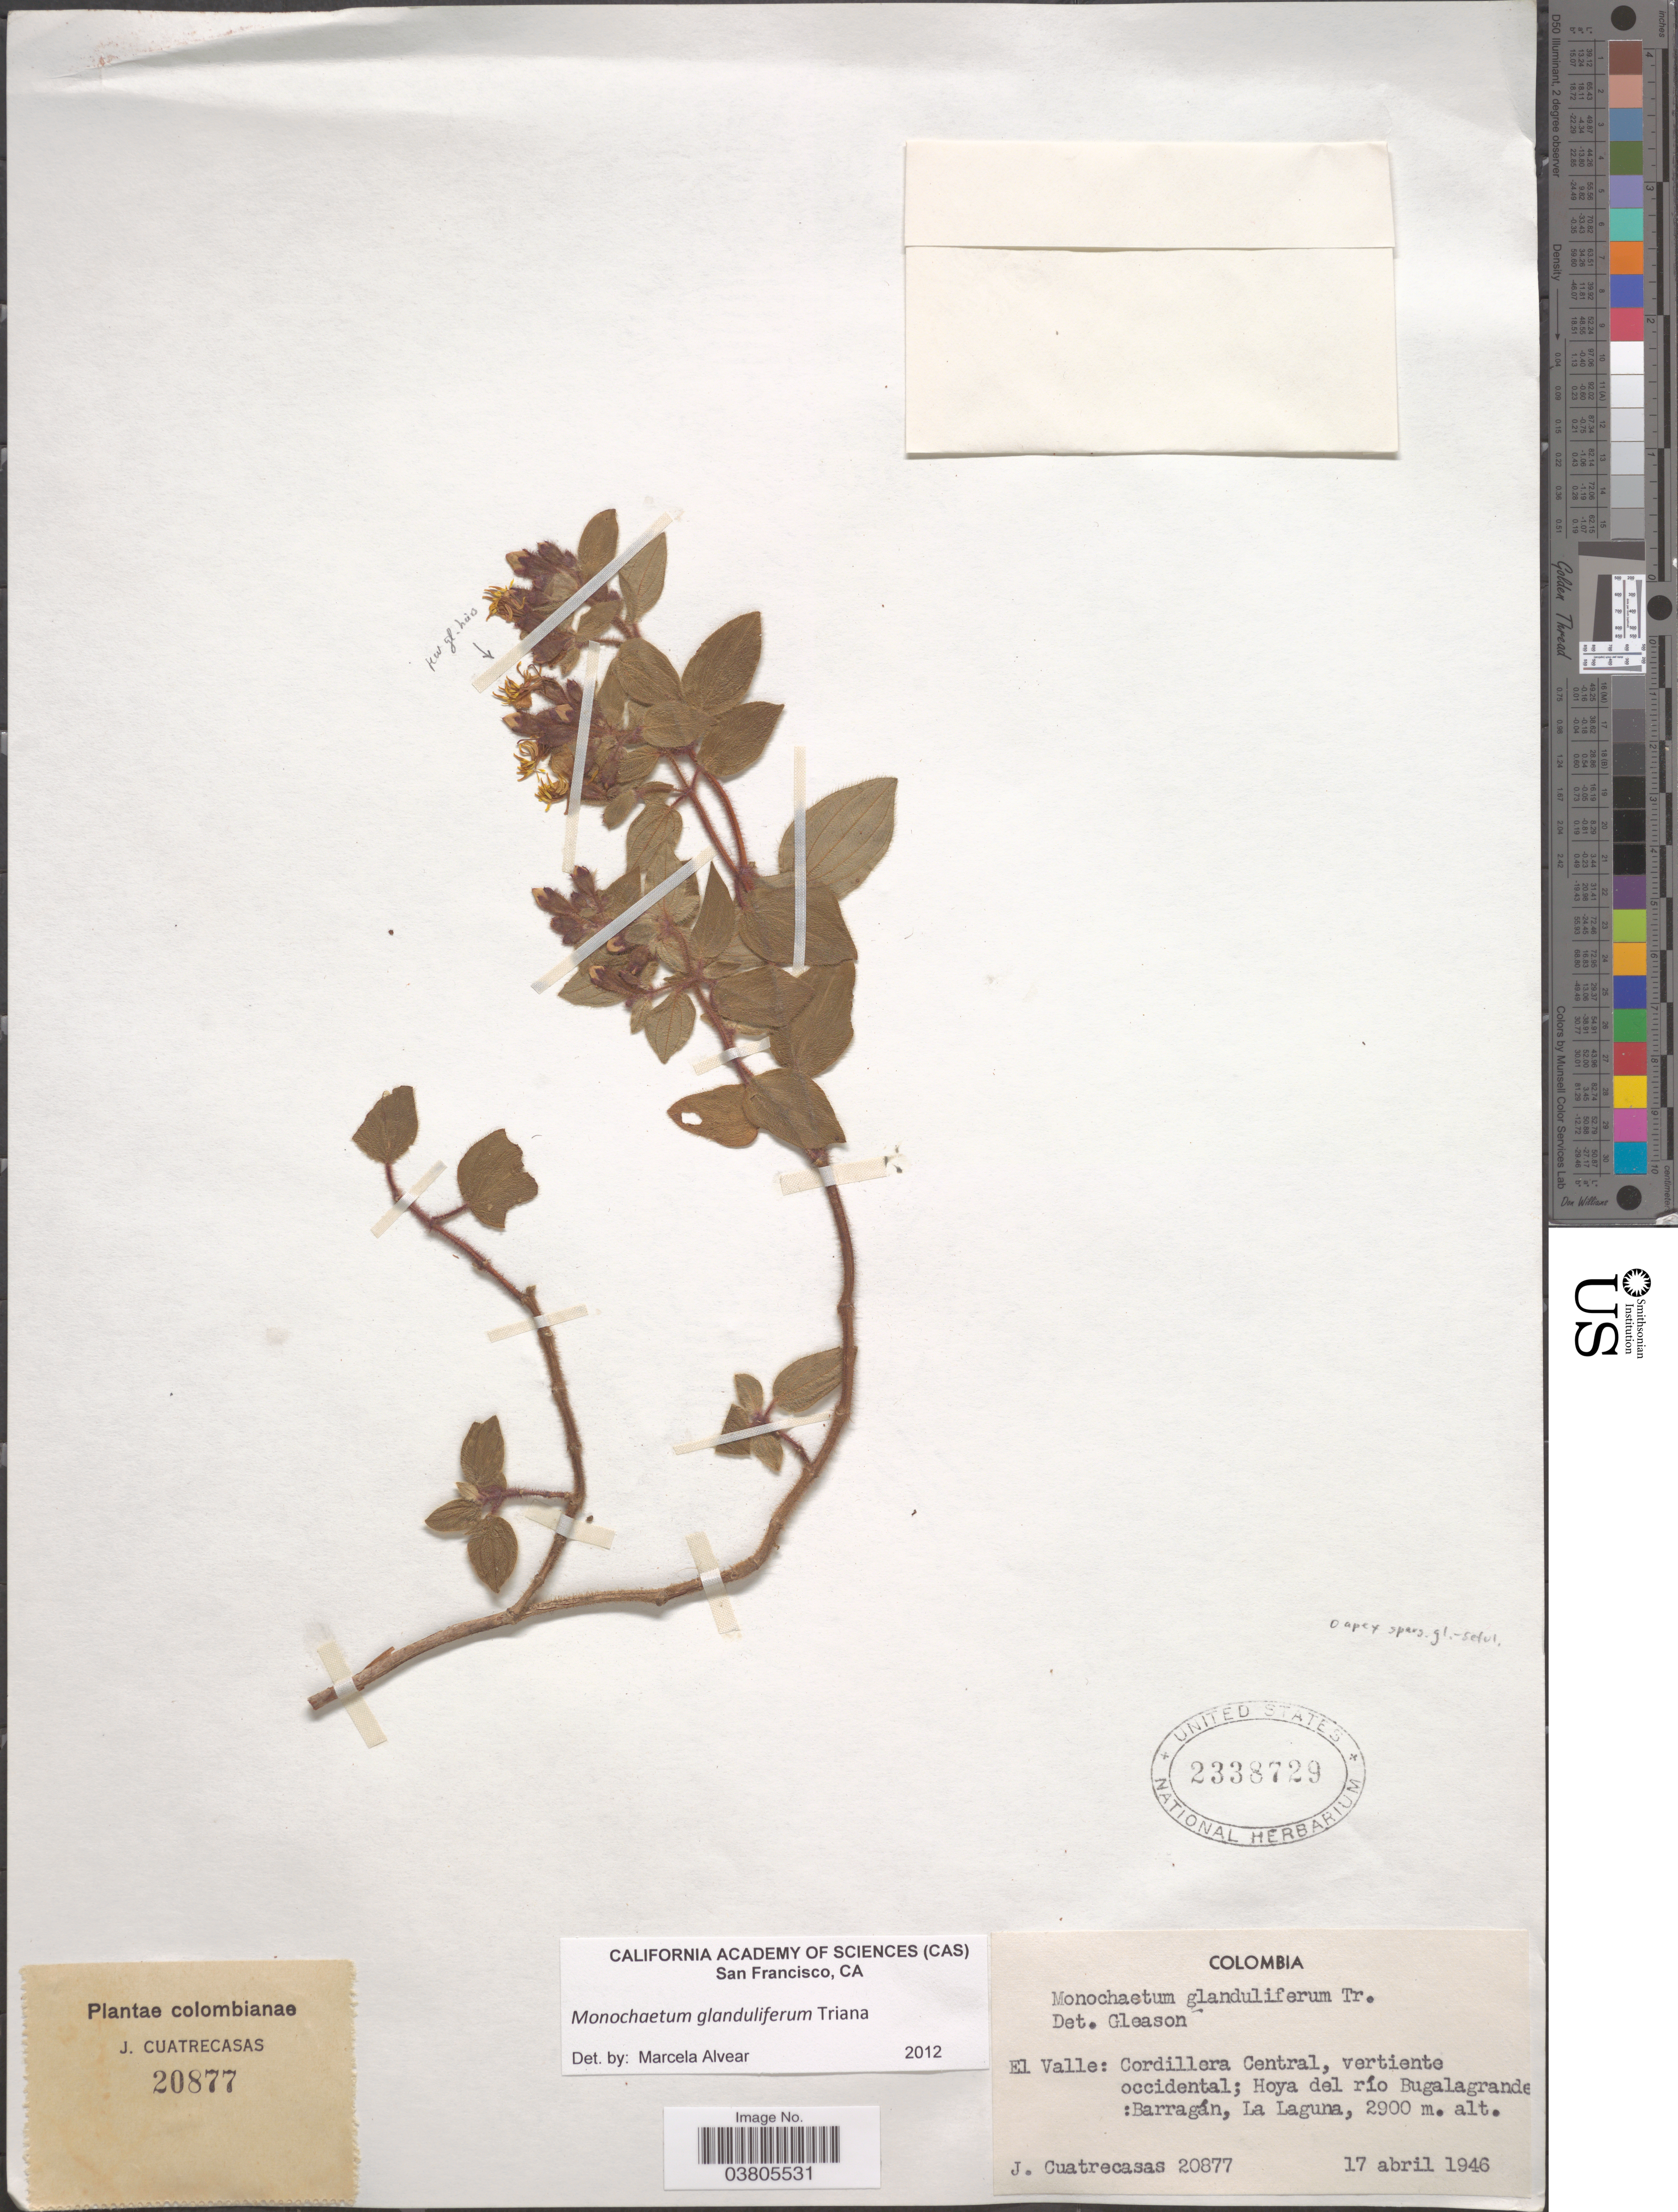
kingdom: Plantae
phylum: Tracheophyta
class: Magnoliopsida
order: Myrtales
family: Melastomataceae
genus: Monochaetum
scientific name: Monochaetum glanduliferum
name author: Triana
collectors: J. Cuatrecasas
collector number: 20877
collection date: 1946-04-17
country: Colombia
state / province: Valle del Cauca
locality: El Valle: Cordillera Central, vertiente occidental; Hoya del río Bugalagrande: Barragán, La Laguna.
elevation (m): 2900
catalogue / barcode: US 2338729